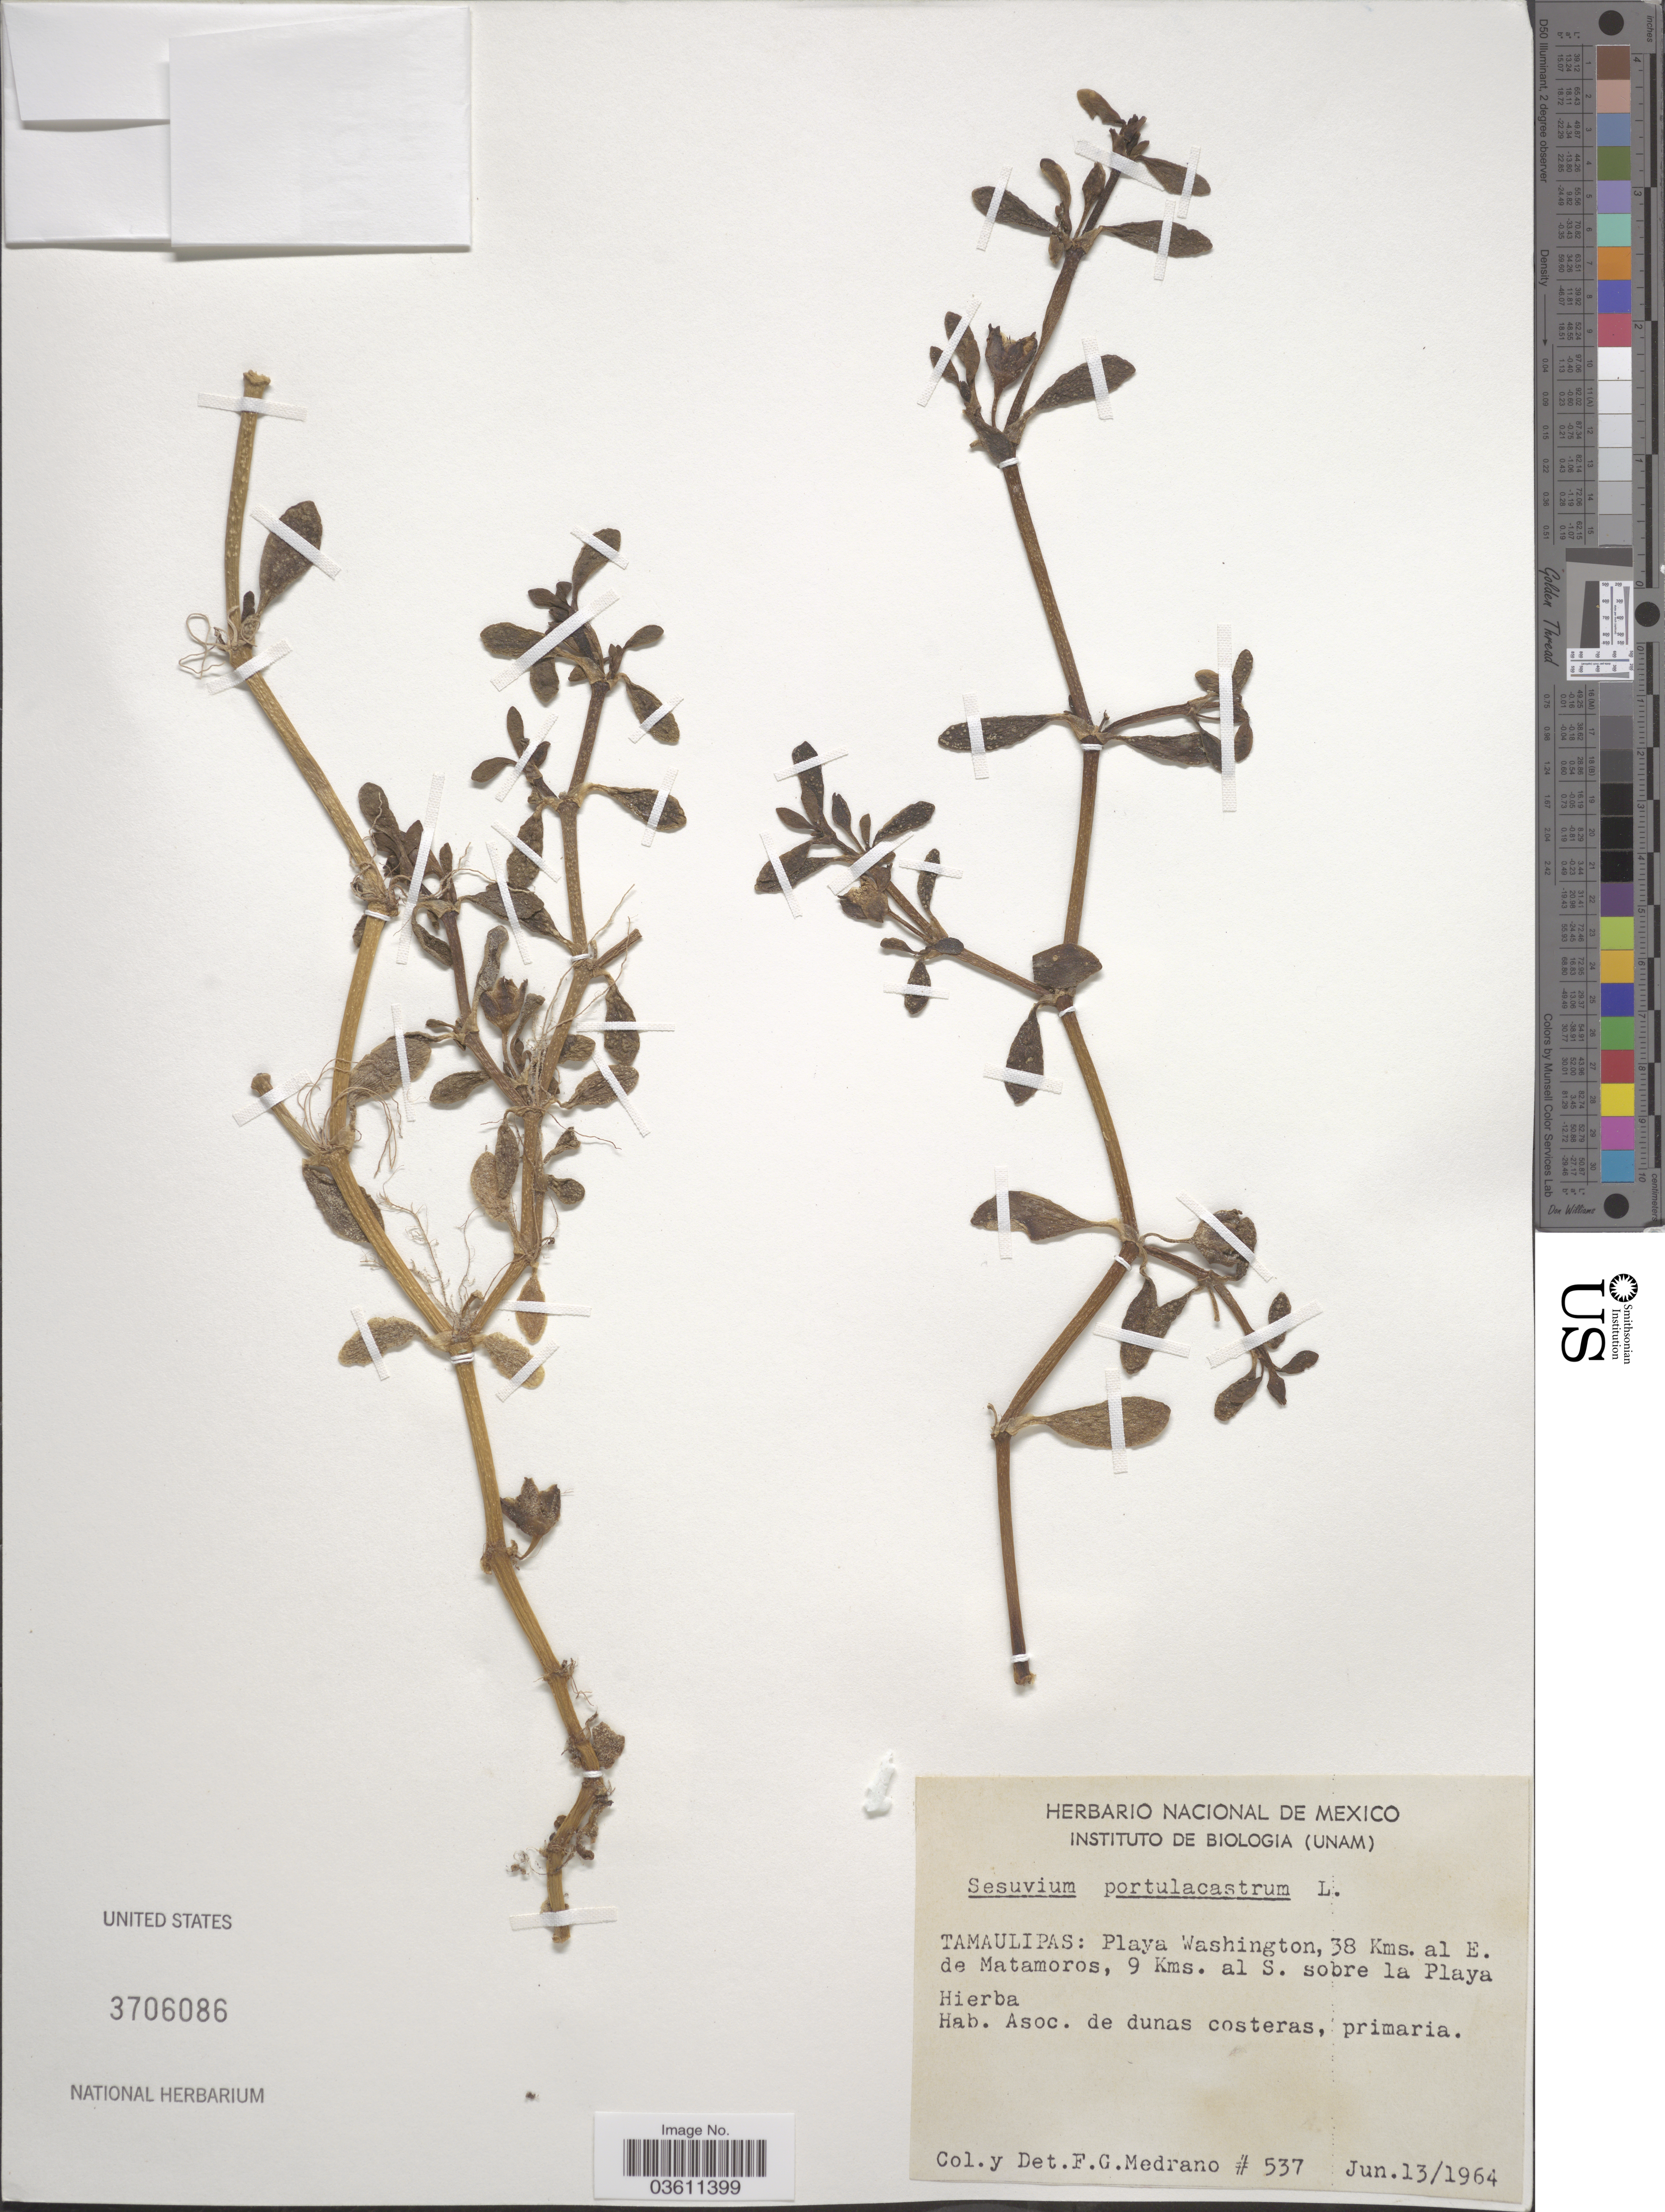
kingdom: Plantae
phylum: Tracheophyta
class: Magnoliopsida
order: Caryophyllales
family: Aizoaceae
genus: Sesuvium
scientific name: Sesuvium portulacastrum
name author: (L.) L.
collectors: F. Medrano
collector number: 537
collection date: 1964-06-13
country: Mexico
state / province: Tamaulipas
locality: Playa Washington, 38 Kms. al E. de Matamoros, 9 Kms. al S. sobre la Playa.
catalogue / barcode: US 3706086